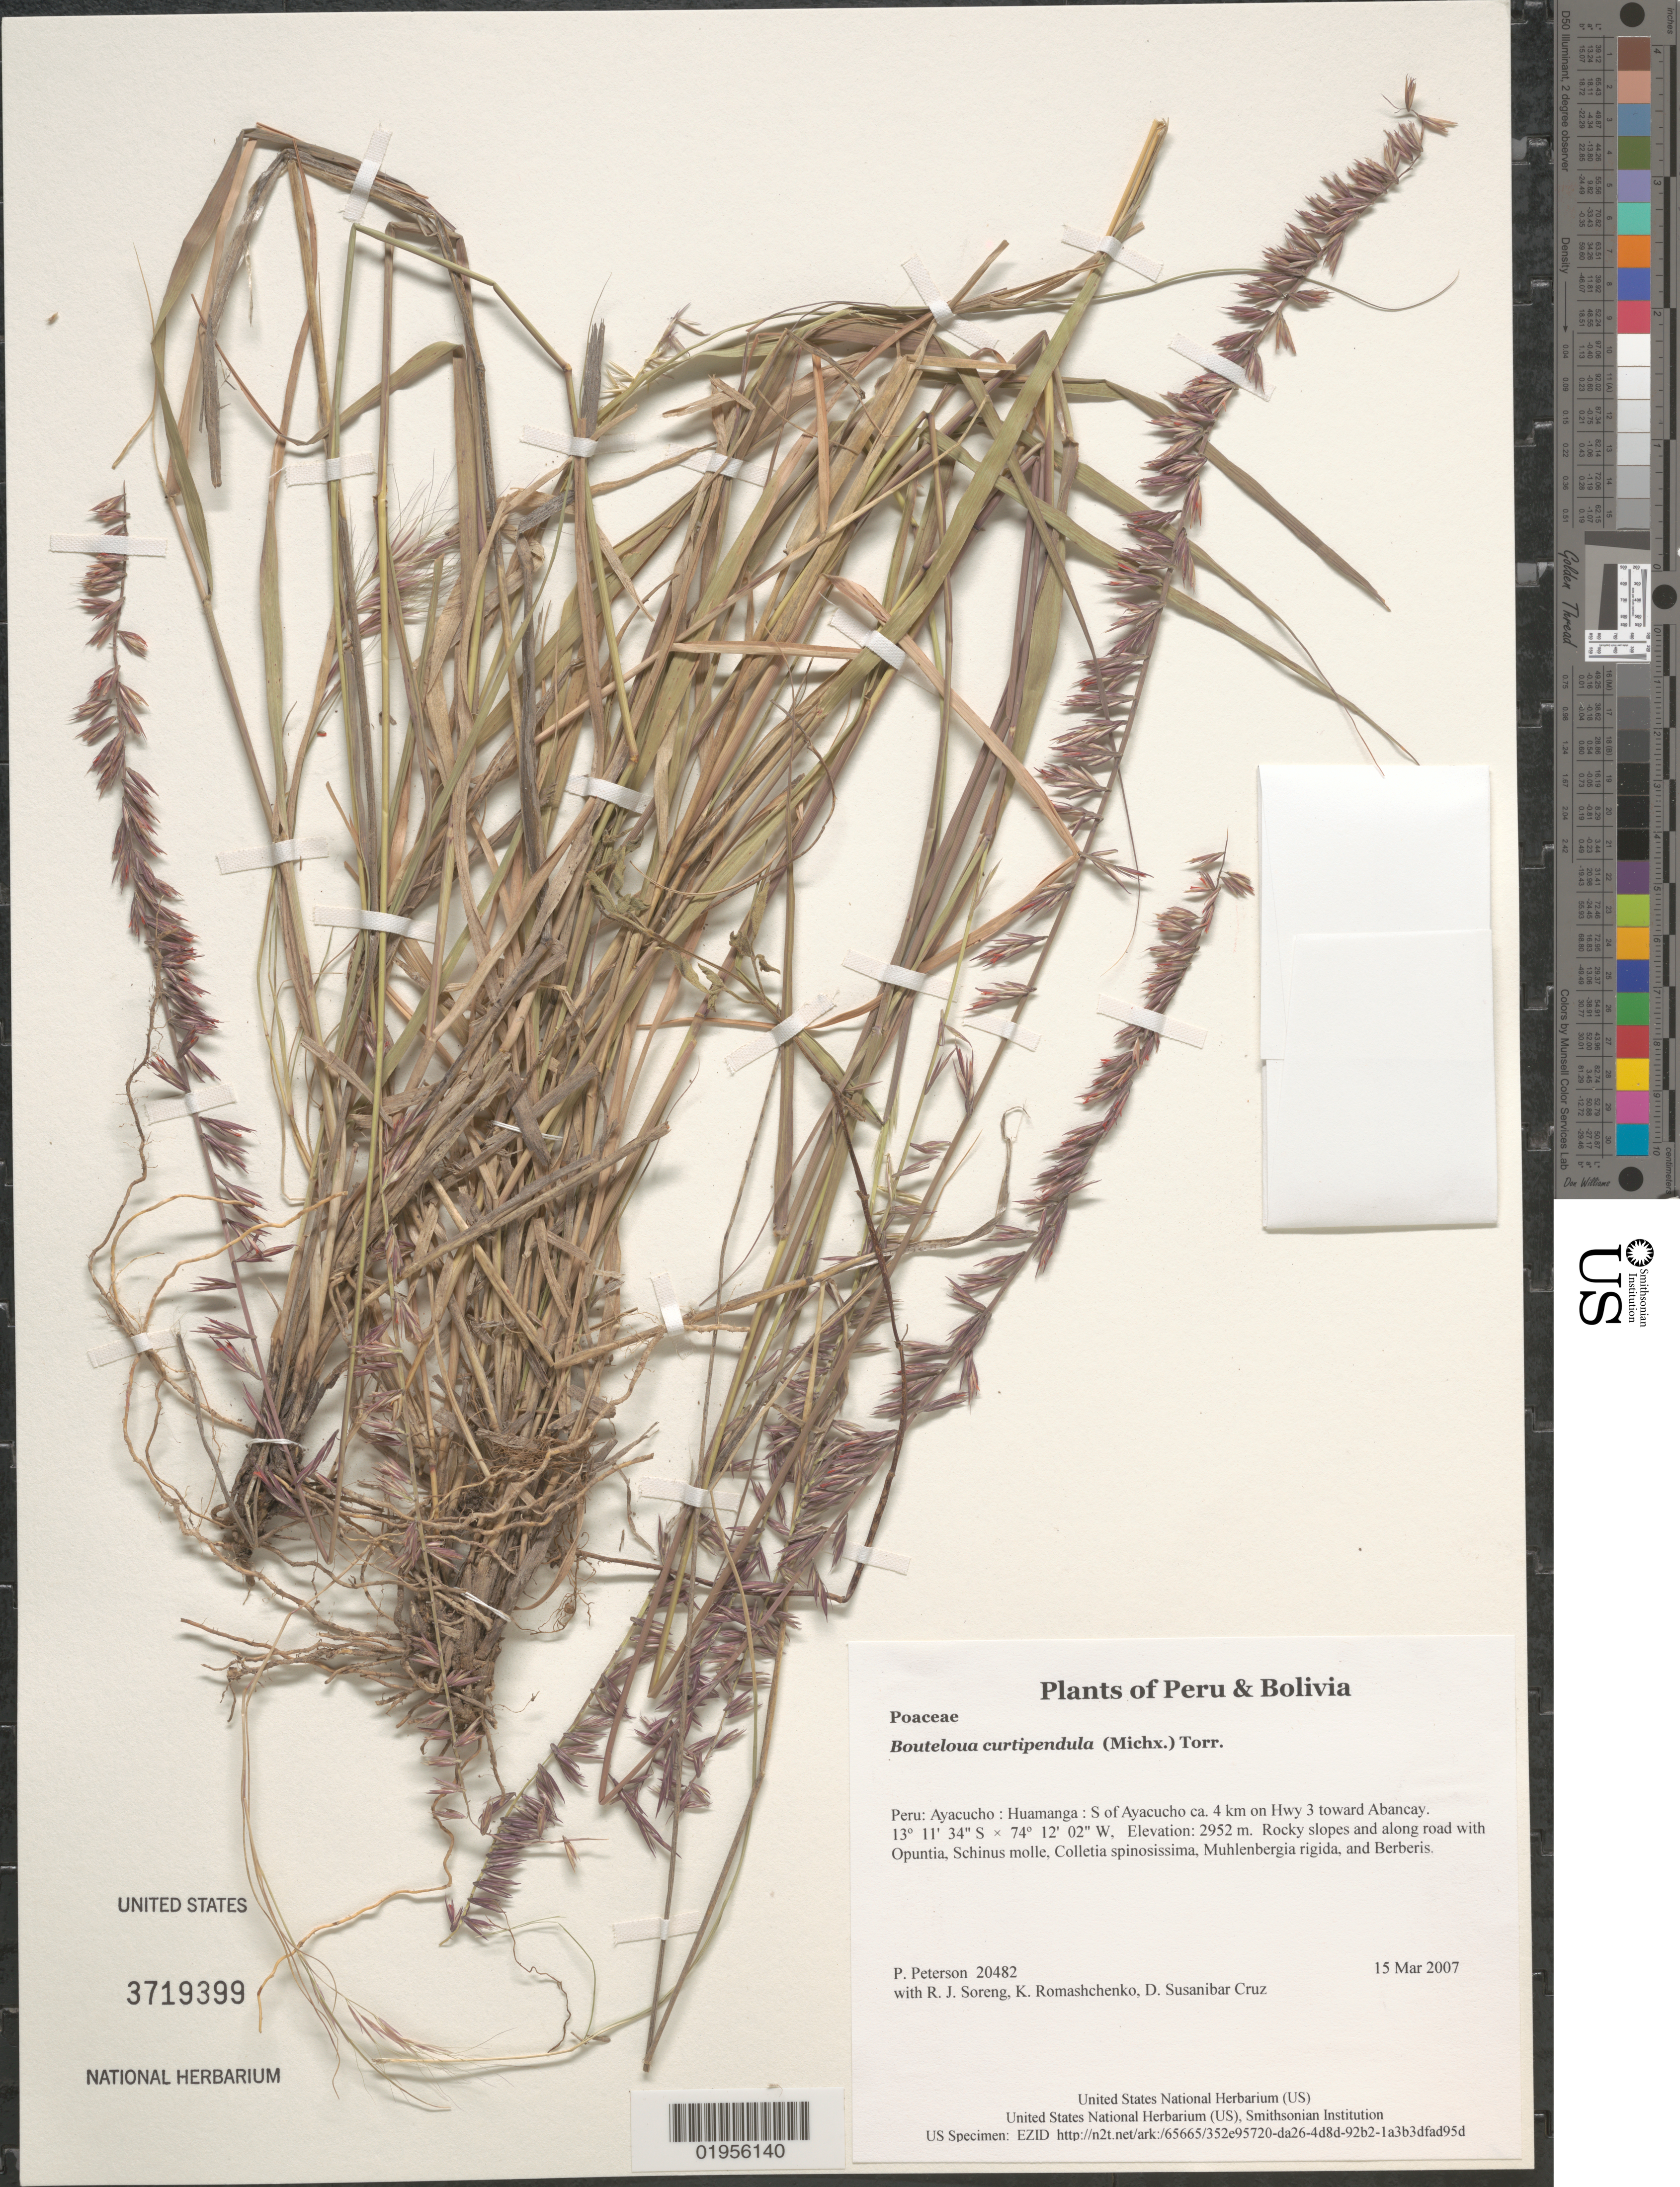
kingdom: Plantae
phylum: Tracheophyta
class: Liliopsida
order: Poales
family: Poaceae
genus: Bouteloua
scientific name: Bouteloua curtipendula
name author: (Michx.) Torr.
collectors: P. M. Peterson, R. J. Soreng, K. Romashchenko & D. Susanibar Cruz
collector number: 20482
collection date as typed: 15 Mar 2007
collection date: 2007-03-15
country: Peru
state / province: Ayacucho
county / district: Huamanga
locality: S of Ayacucho ca. 4 km on Hwy 3 toward Abancay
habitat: Rocky slopes and along road with Opuntia, Schinus molle, Colletia spinosissima, Muhlenbergia rigida, and Berberis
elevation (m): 2952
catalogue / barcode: US 3719399